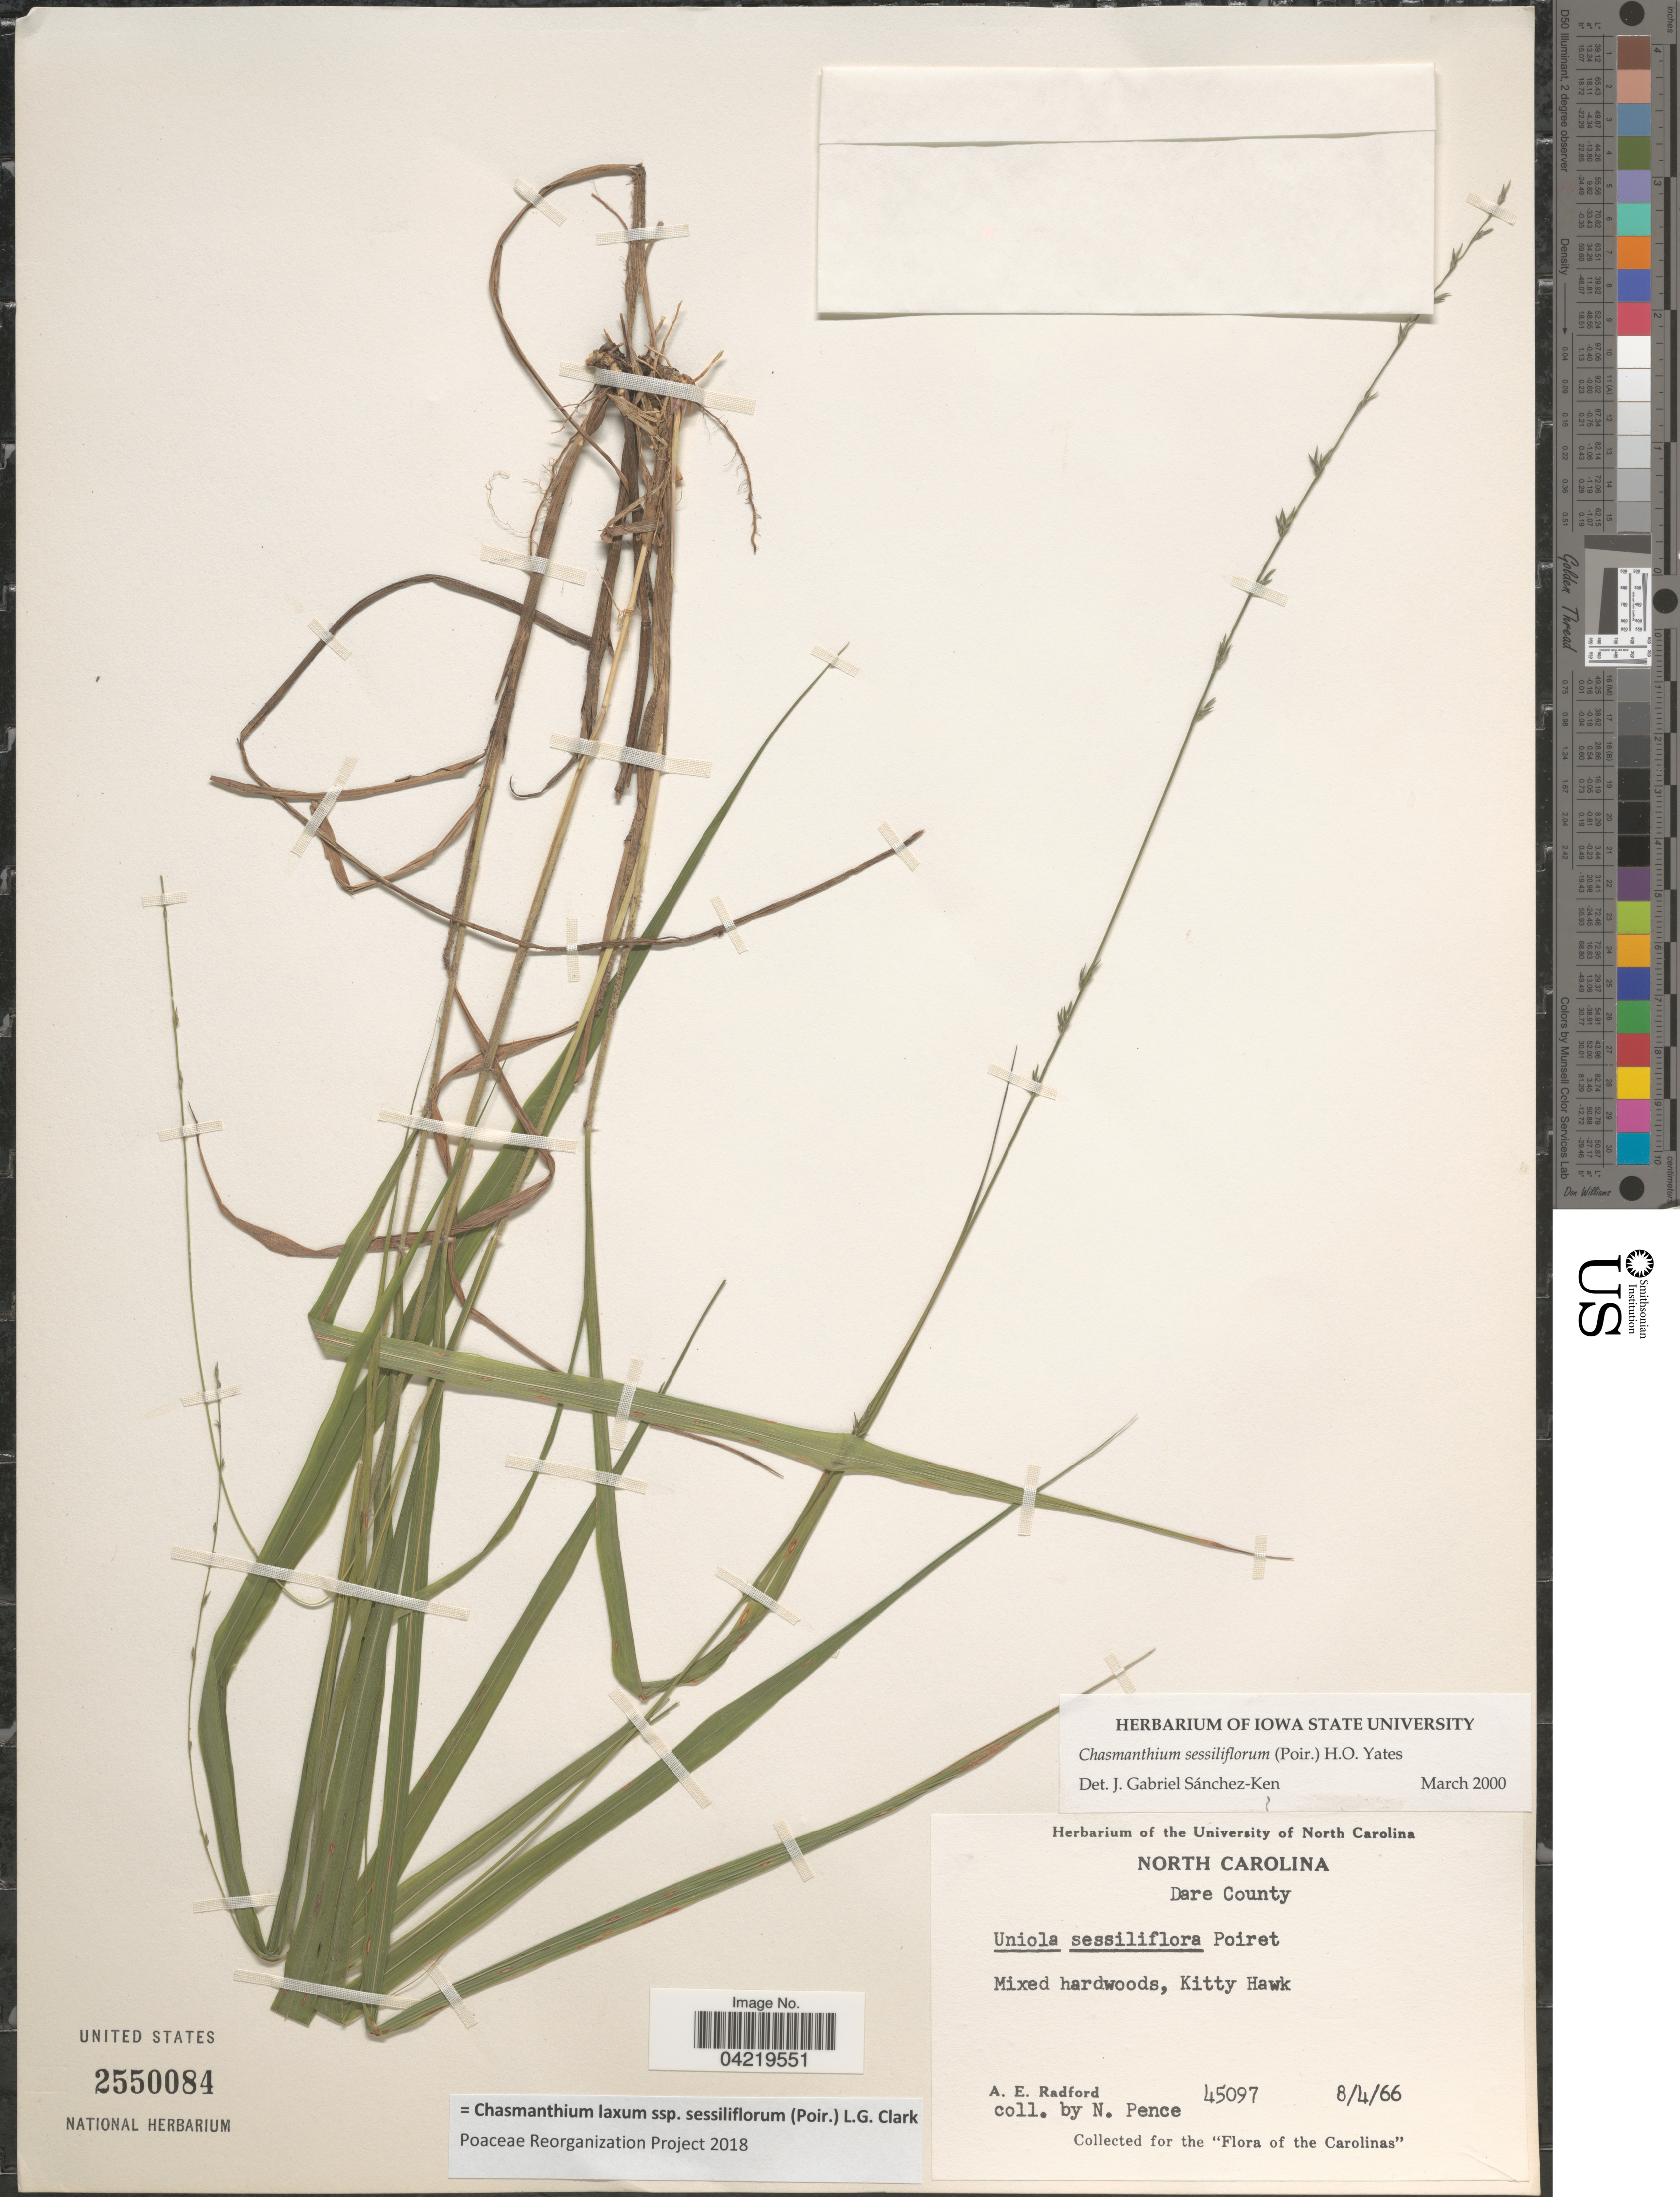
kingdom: Plantae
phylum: Tracheophyta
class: Liliopsida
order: Poales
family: Poaceae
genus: Chasmanthium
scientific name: Chasmanthium laxum subsp. sessiliflorum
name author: (L.) H.O. Yates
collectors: N. Pence & A. E. Radford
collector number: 45097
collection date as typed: Transcribed d/m/y: 4/8/66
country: United States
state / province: North Carolina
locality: Dare County. Mixed hardwoods, Kitty Hawk.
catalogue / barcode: US 2550084